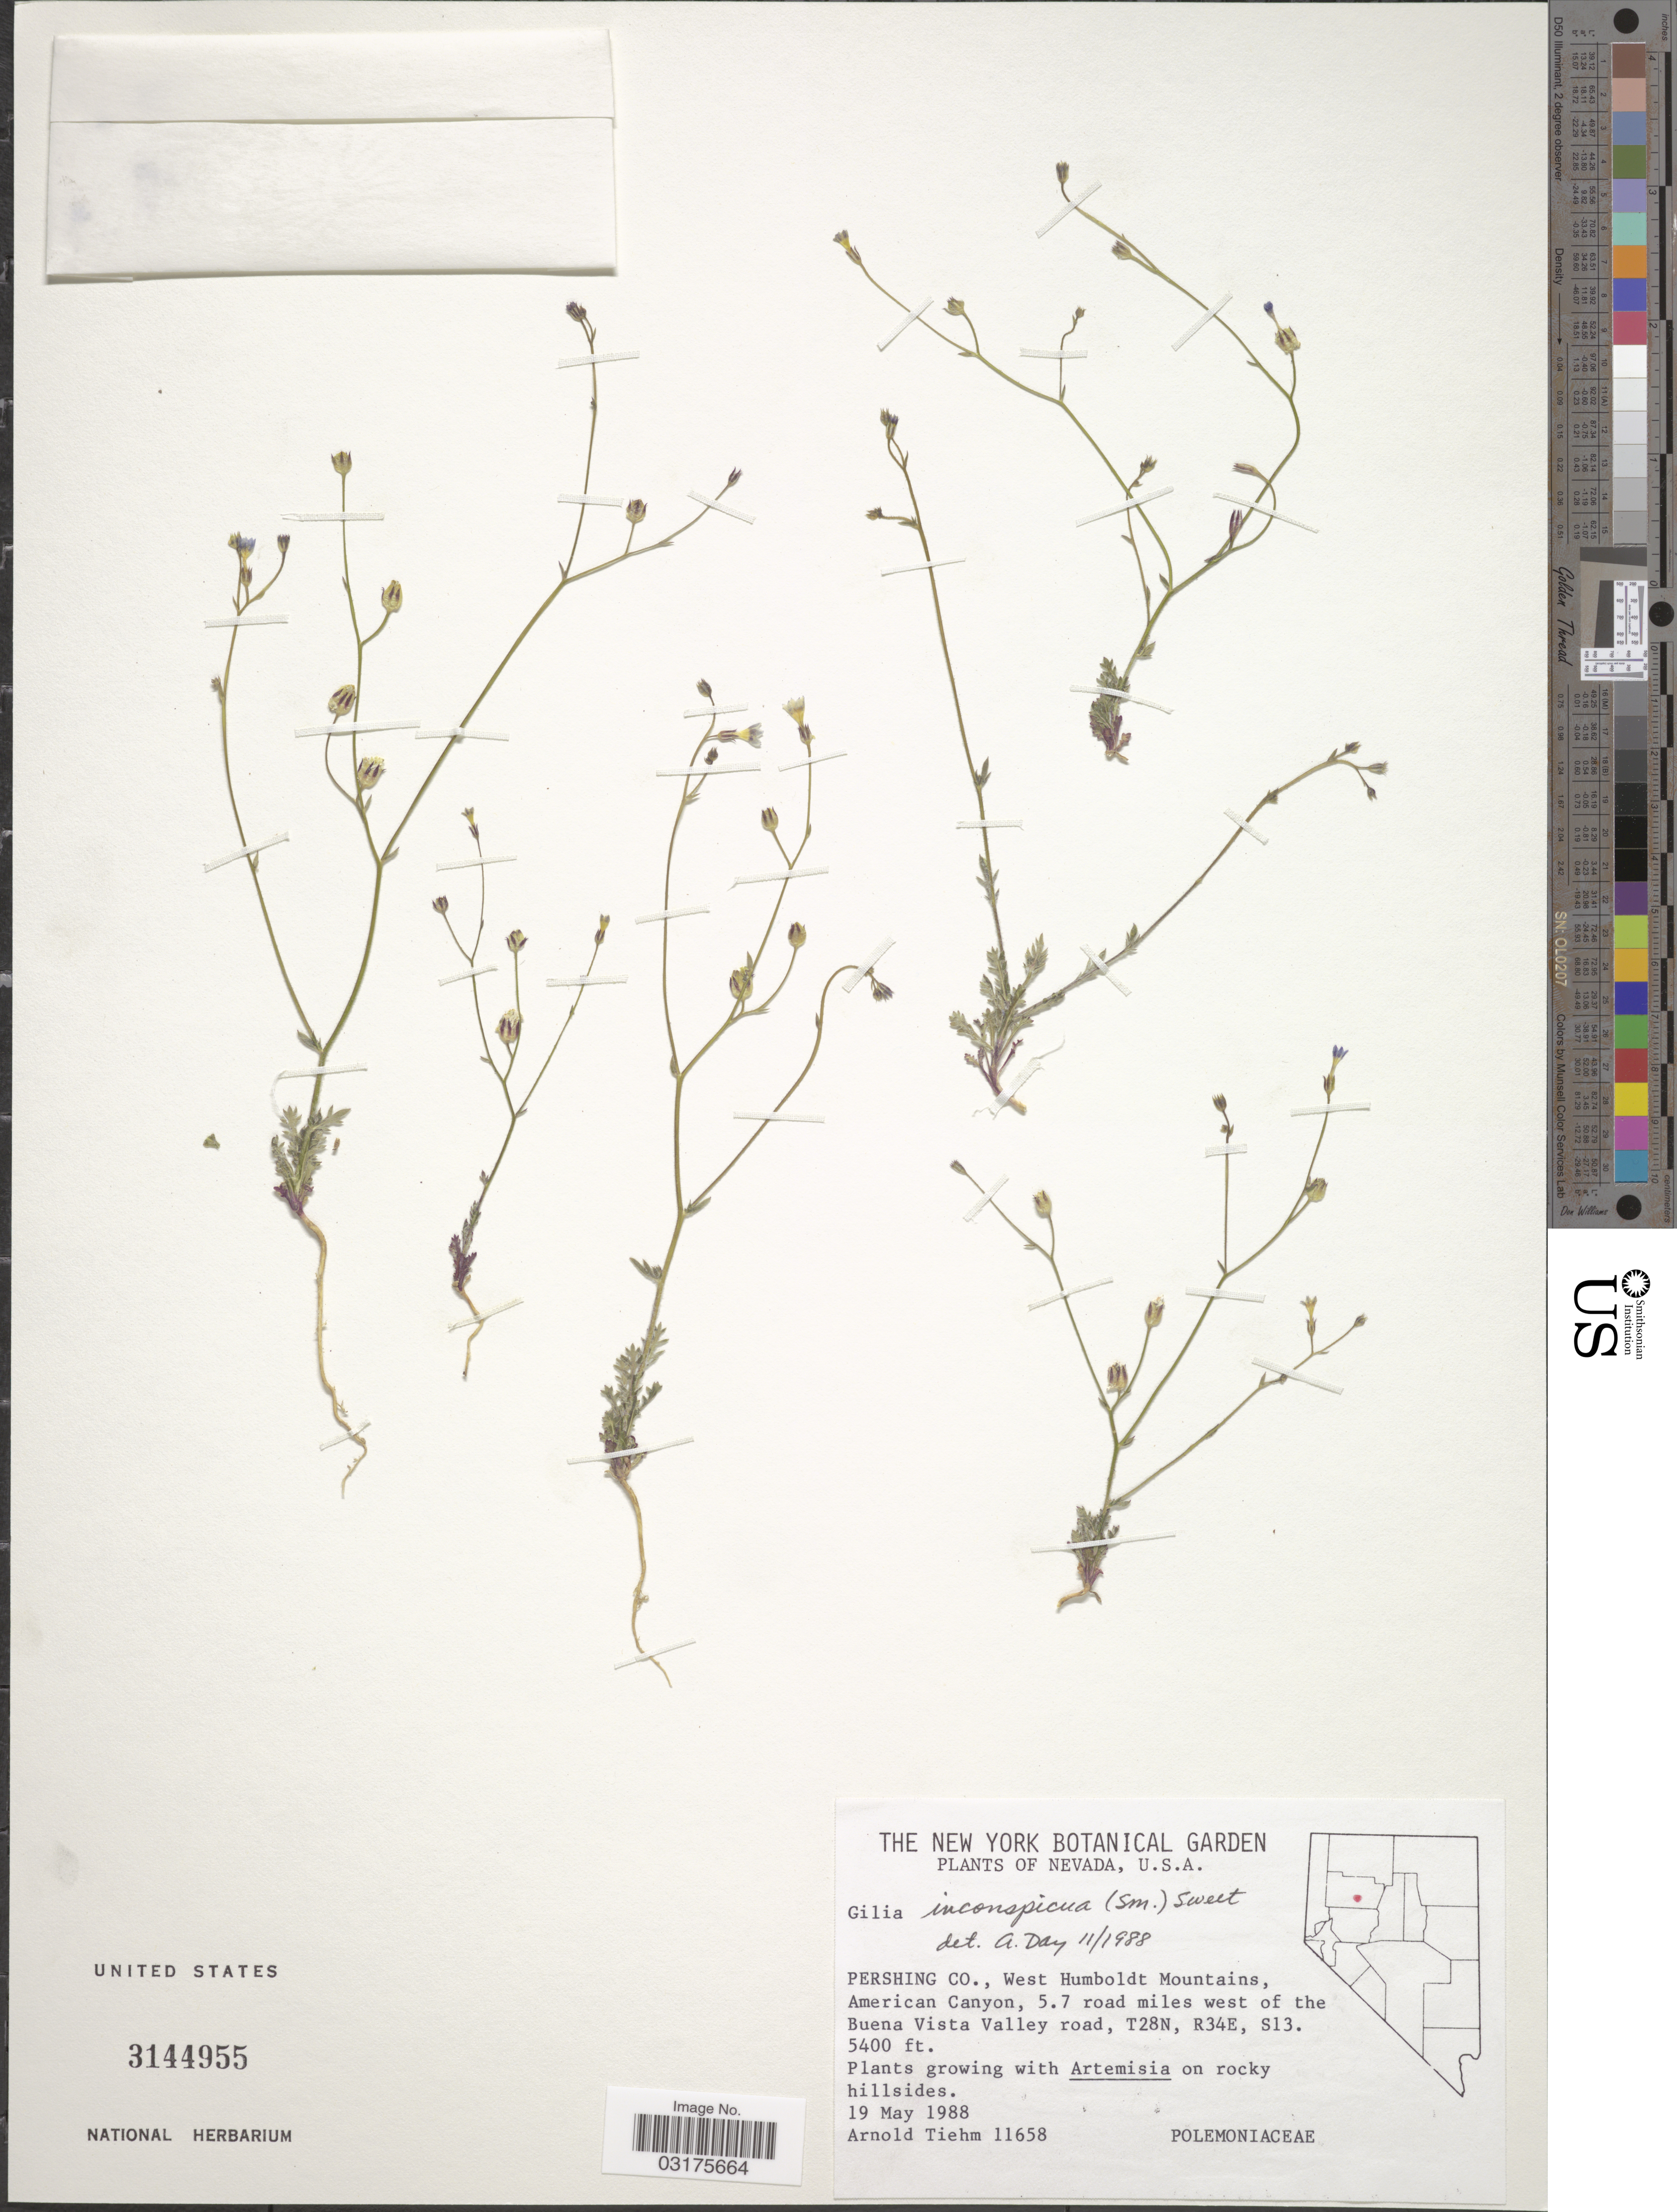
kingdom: Plantae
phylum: Tracheophyta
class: Magnoliopsida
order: Ericales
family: Polemoniaceae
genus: Gilia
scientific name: Gilia inconspicua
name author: (Sm.) Sweet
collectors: A. Tiehm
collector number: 11658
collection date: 1988-05-19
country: United States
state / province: Nevada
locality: Pershing Co., West Humboldt Mountains, American Canyon, 5.7 road miles west of the Buena Vista Valley road, T28N, R34E, S13.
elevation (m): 1646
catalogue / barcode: US 3144955